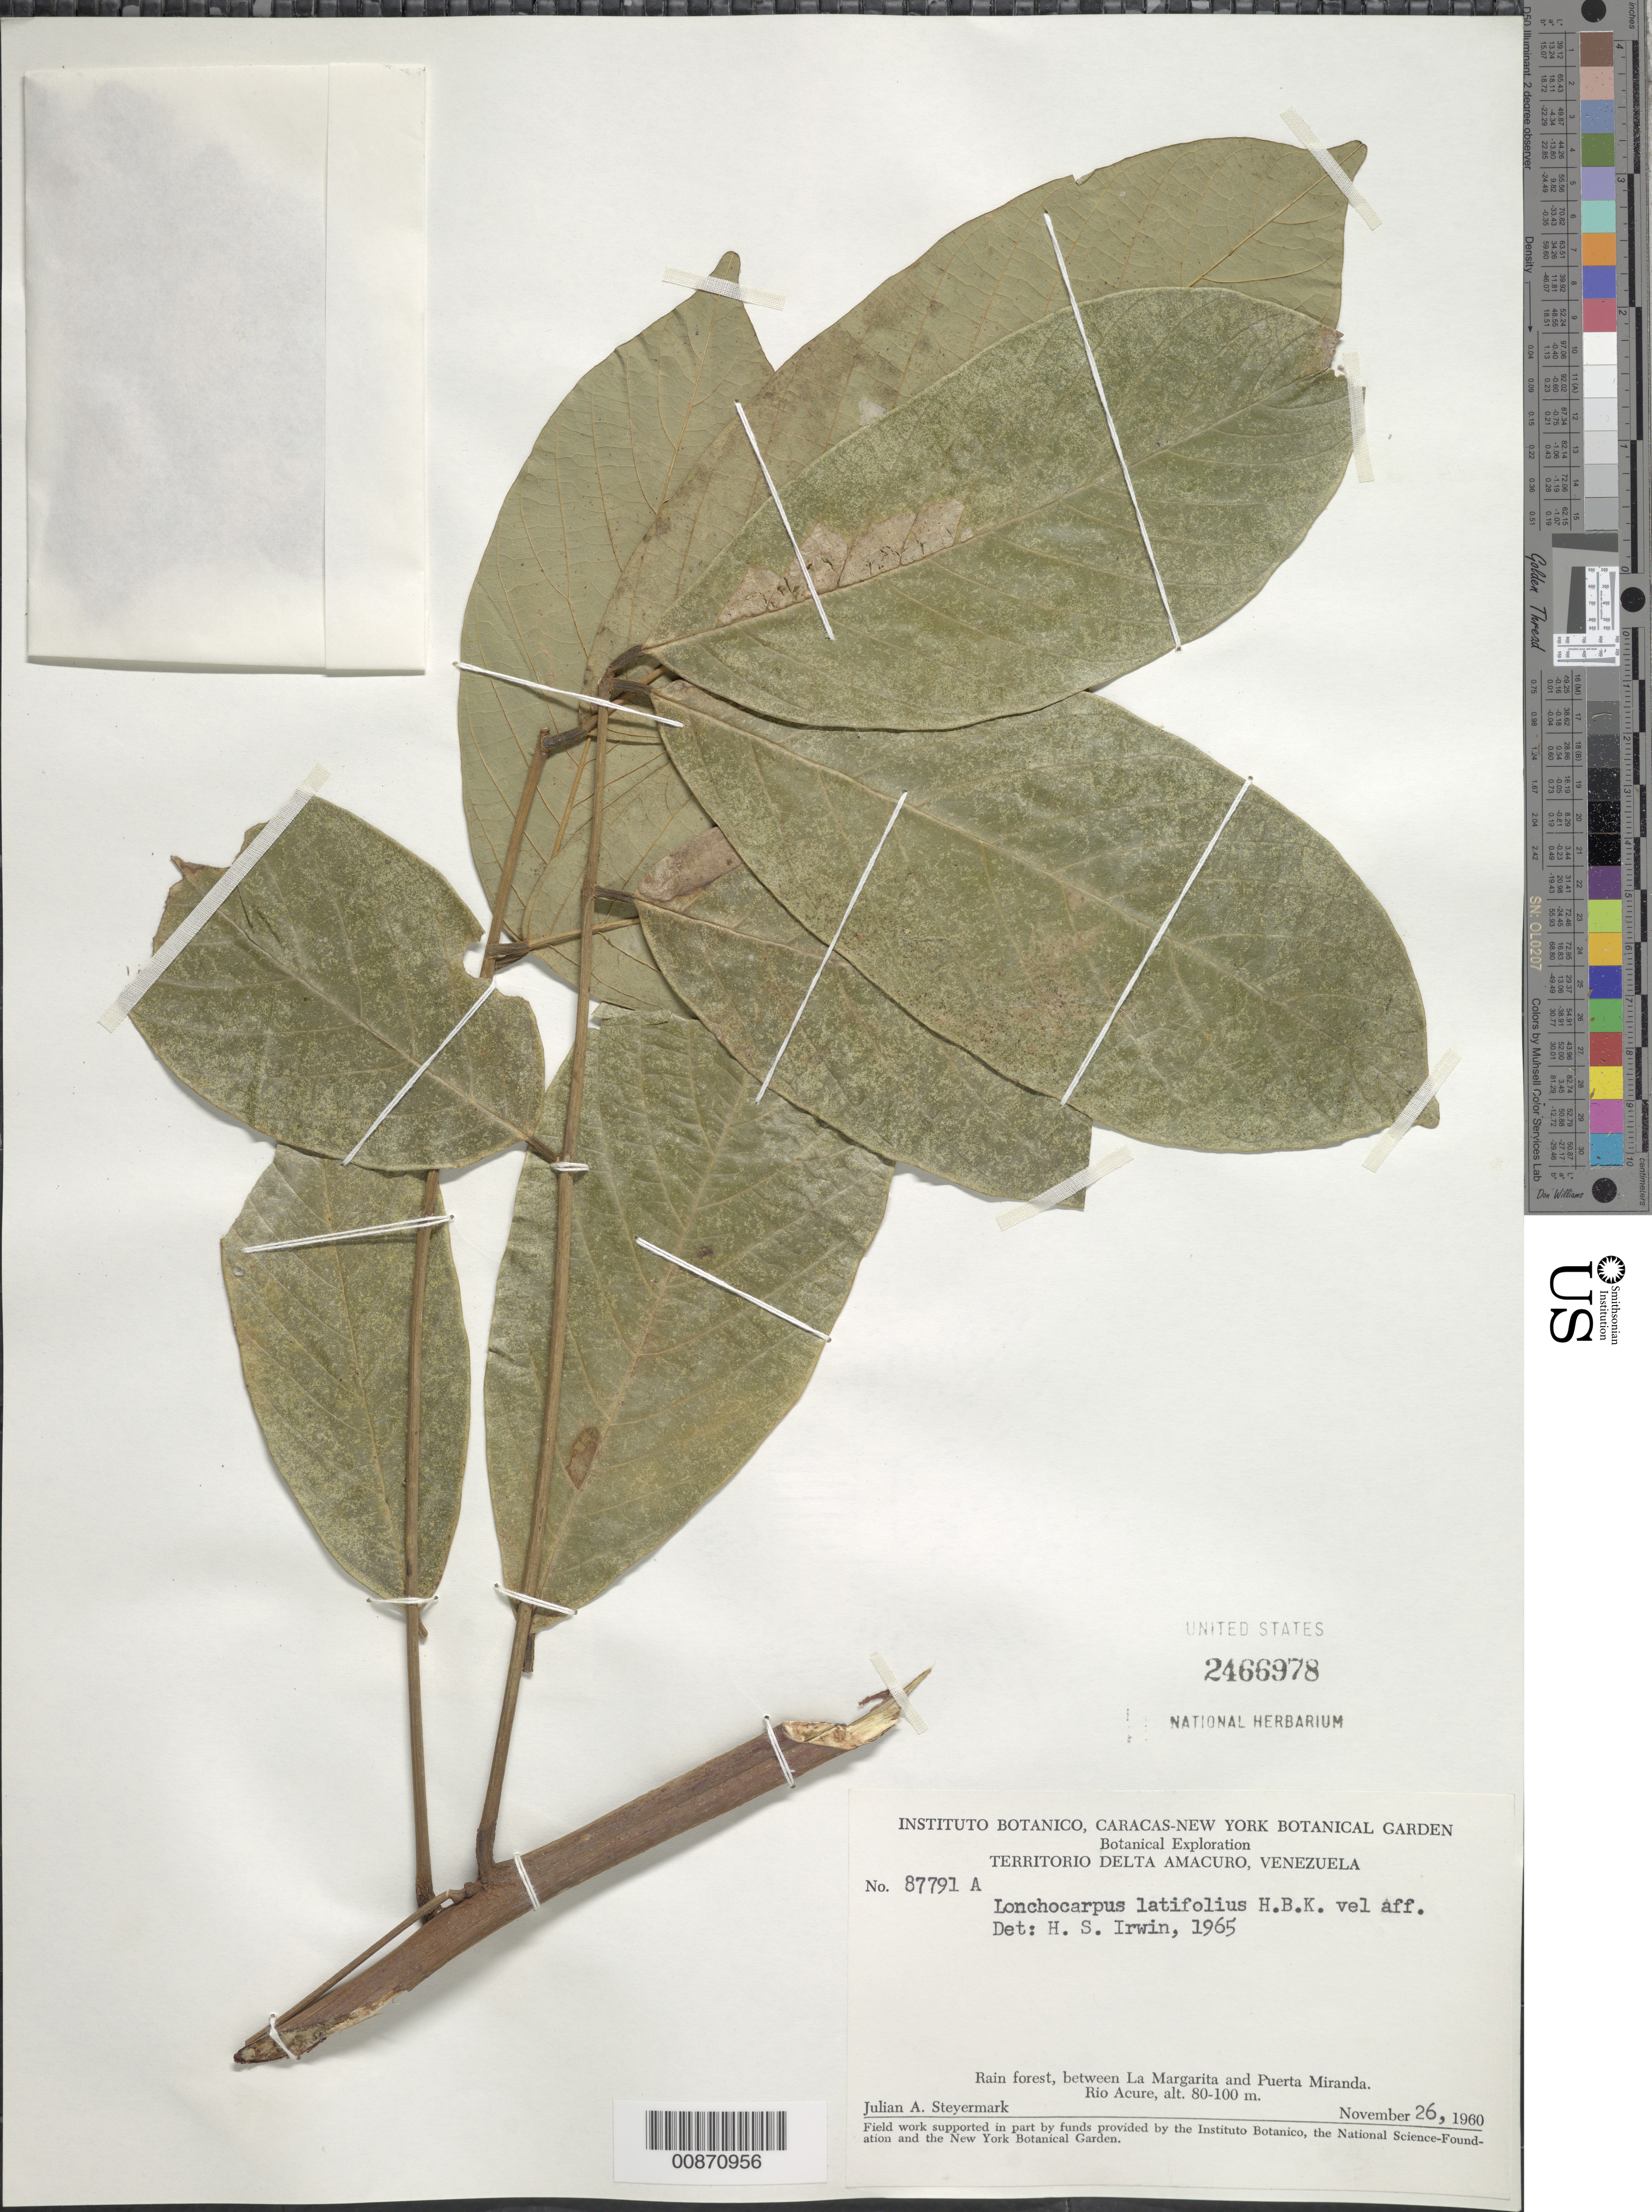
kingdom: Plantae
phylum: Tracheophyta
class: Magnoliopsida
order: Fabales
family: Fabaceae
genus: Lonchocarpus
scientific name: Lonchocarpus latifolius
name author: (Willd.) Kunth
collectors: J. Steyermark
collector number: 87791 A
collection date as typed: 26-Nov-60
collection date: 1960-11-26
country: Venezuela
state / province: Delta Amacuro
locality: Río Acure, between La Margarita and Puerto Miranda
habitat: Rain forest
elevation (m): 80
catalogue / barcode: US 2466978